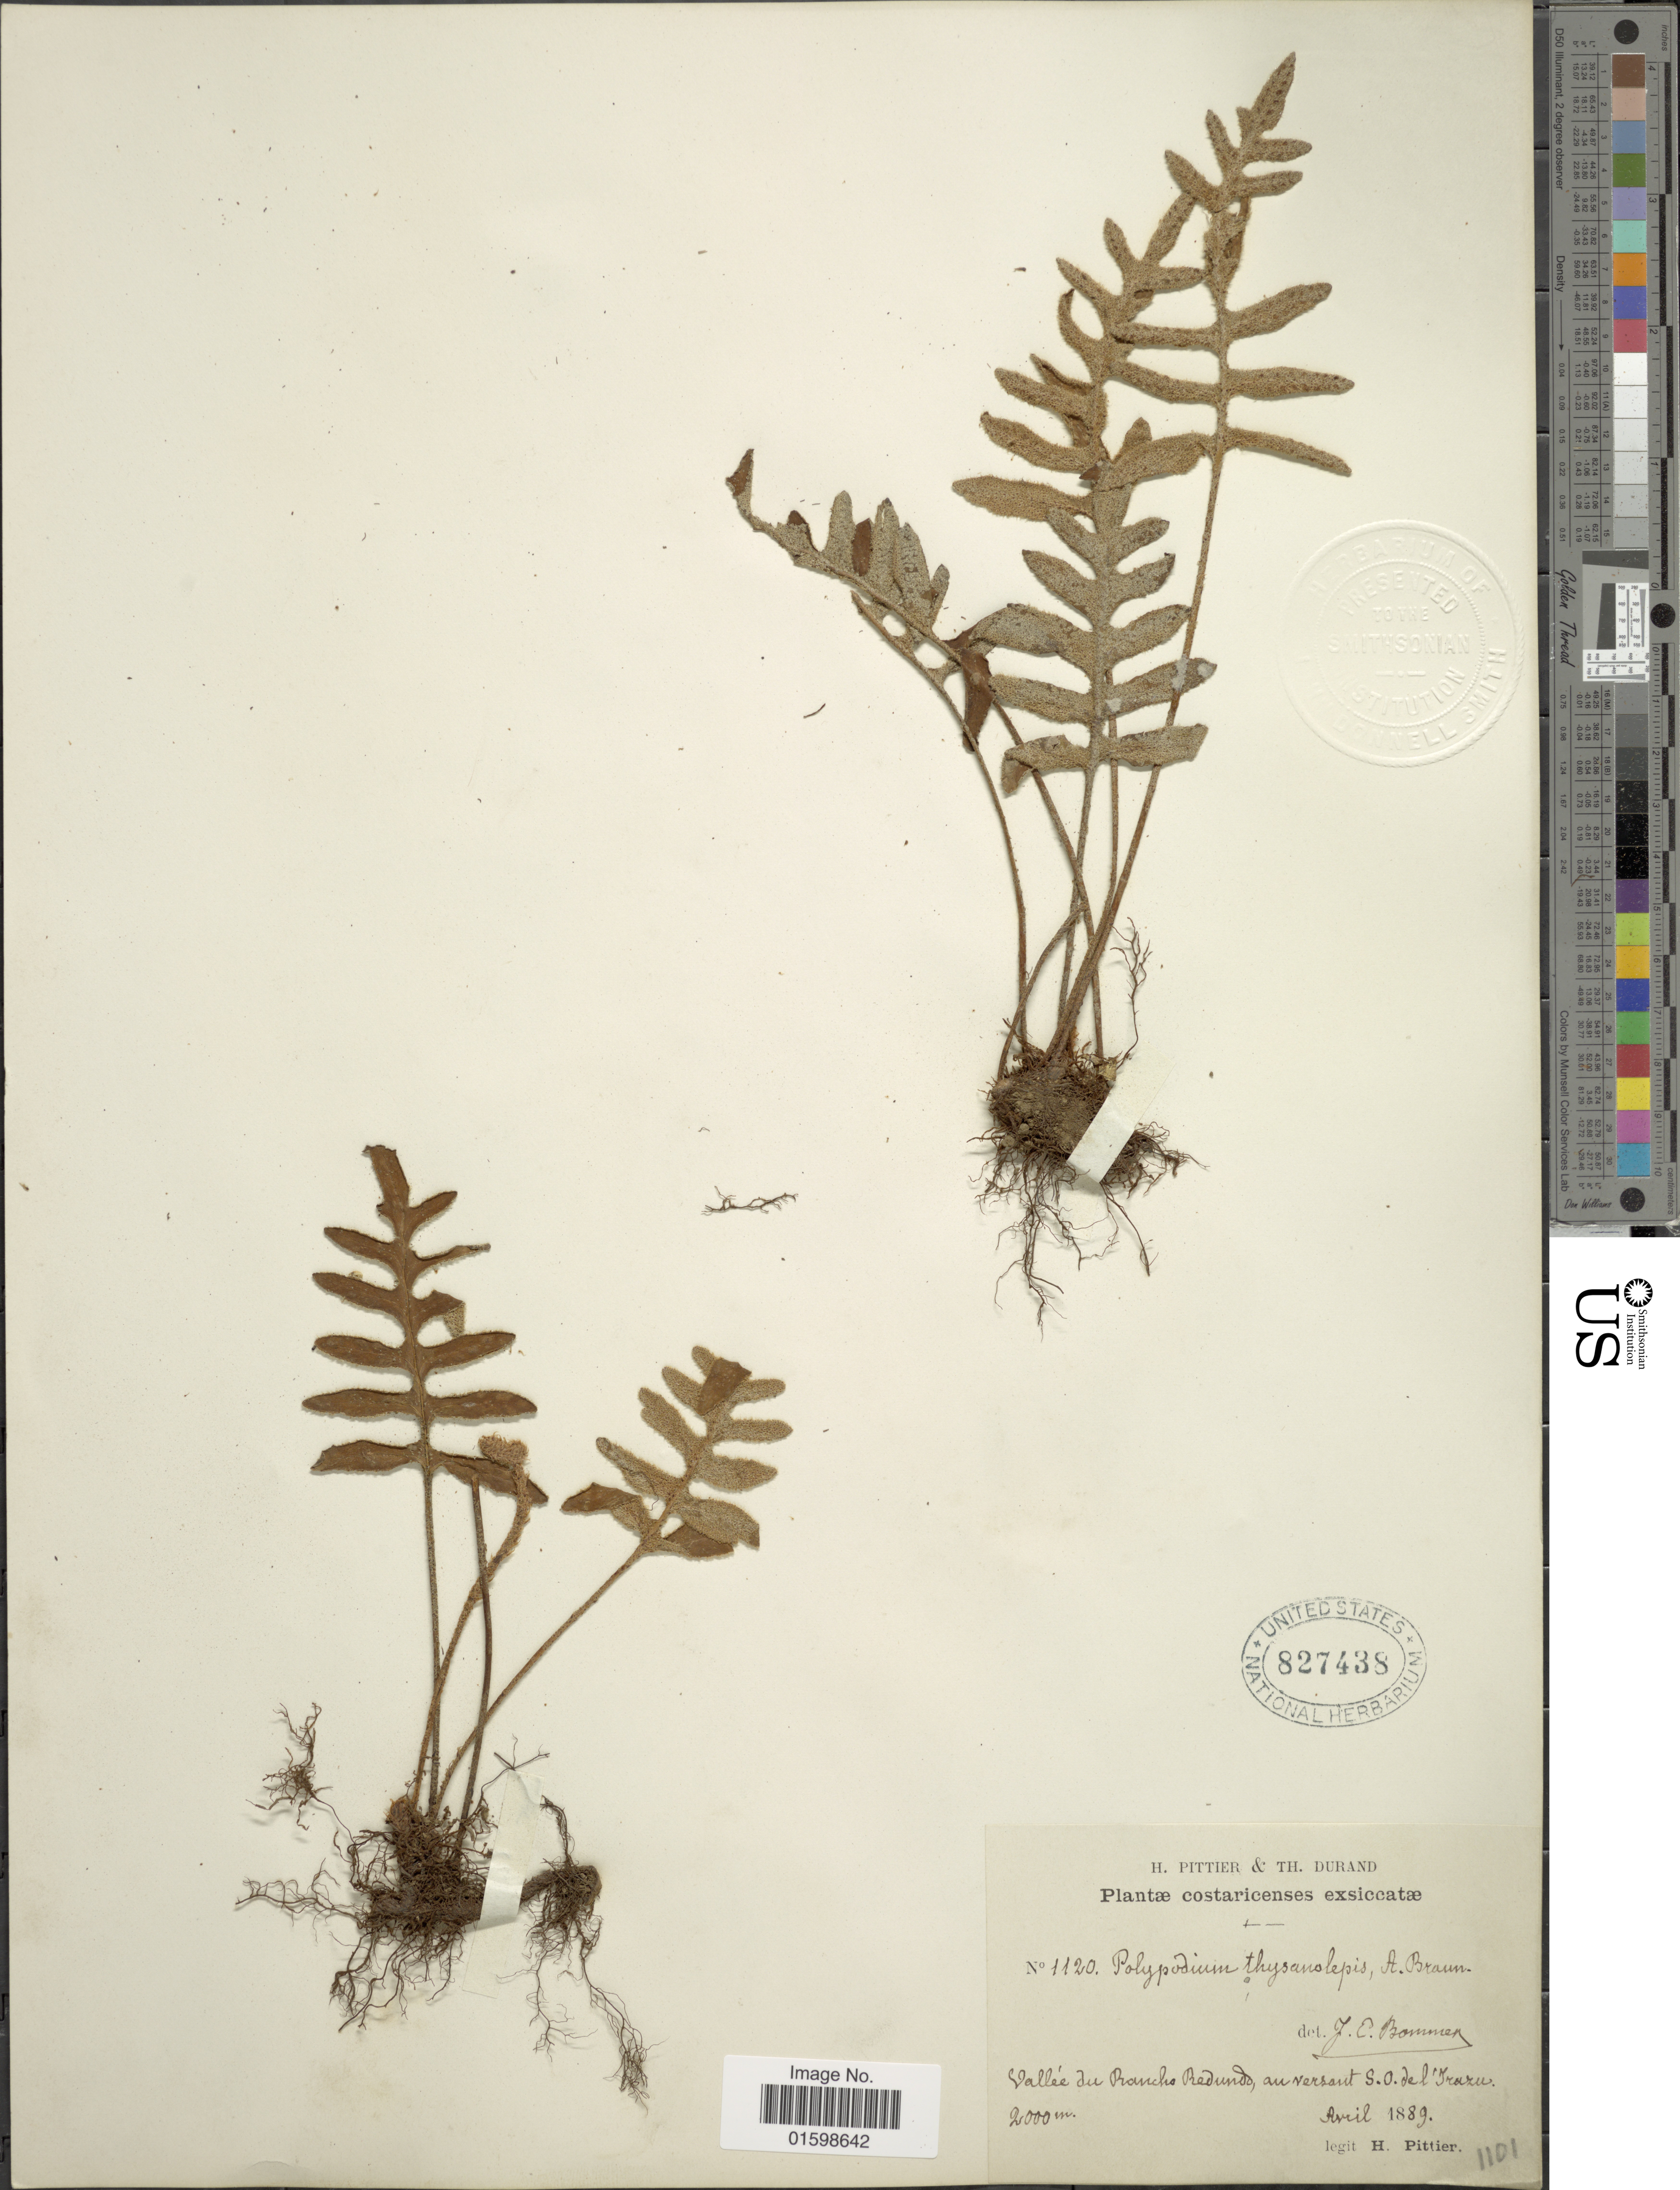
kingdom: Plantae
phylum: Tracheophyta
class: Polypodiopsida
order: Polypodiales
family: Polypodiaceae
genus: Pleopeltis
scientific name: Pleopeltis thyssanolepis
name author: (A. Braun ex Klotzsch) E.G. Andrews & Windham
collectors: A. Pittier & T. Durand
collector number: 1120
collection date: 1889-04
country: Costa Rica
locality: Valleé du Brancho Redundo au versant S. O. del'Irazu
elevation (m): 2000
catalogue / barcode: US 827438